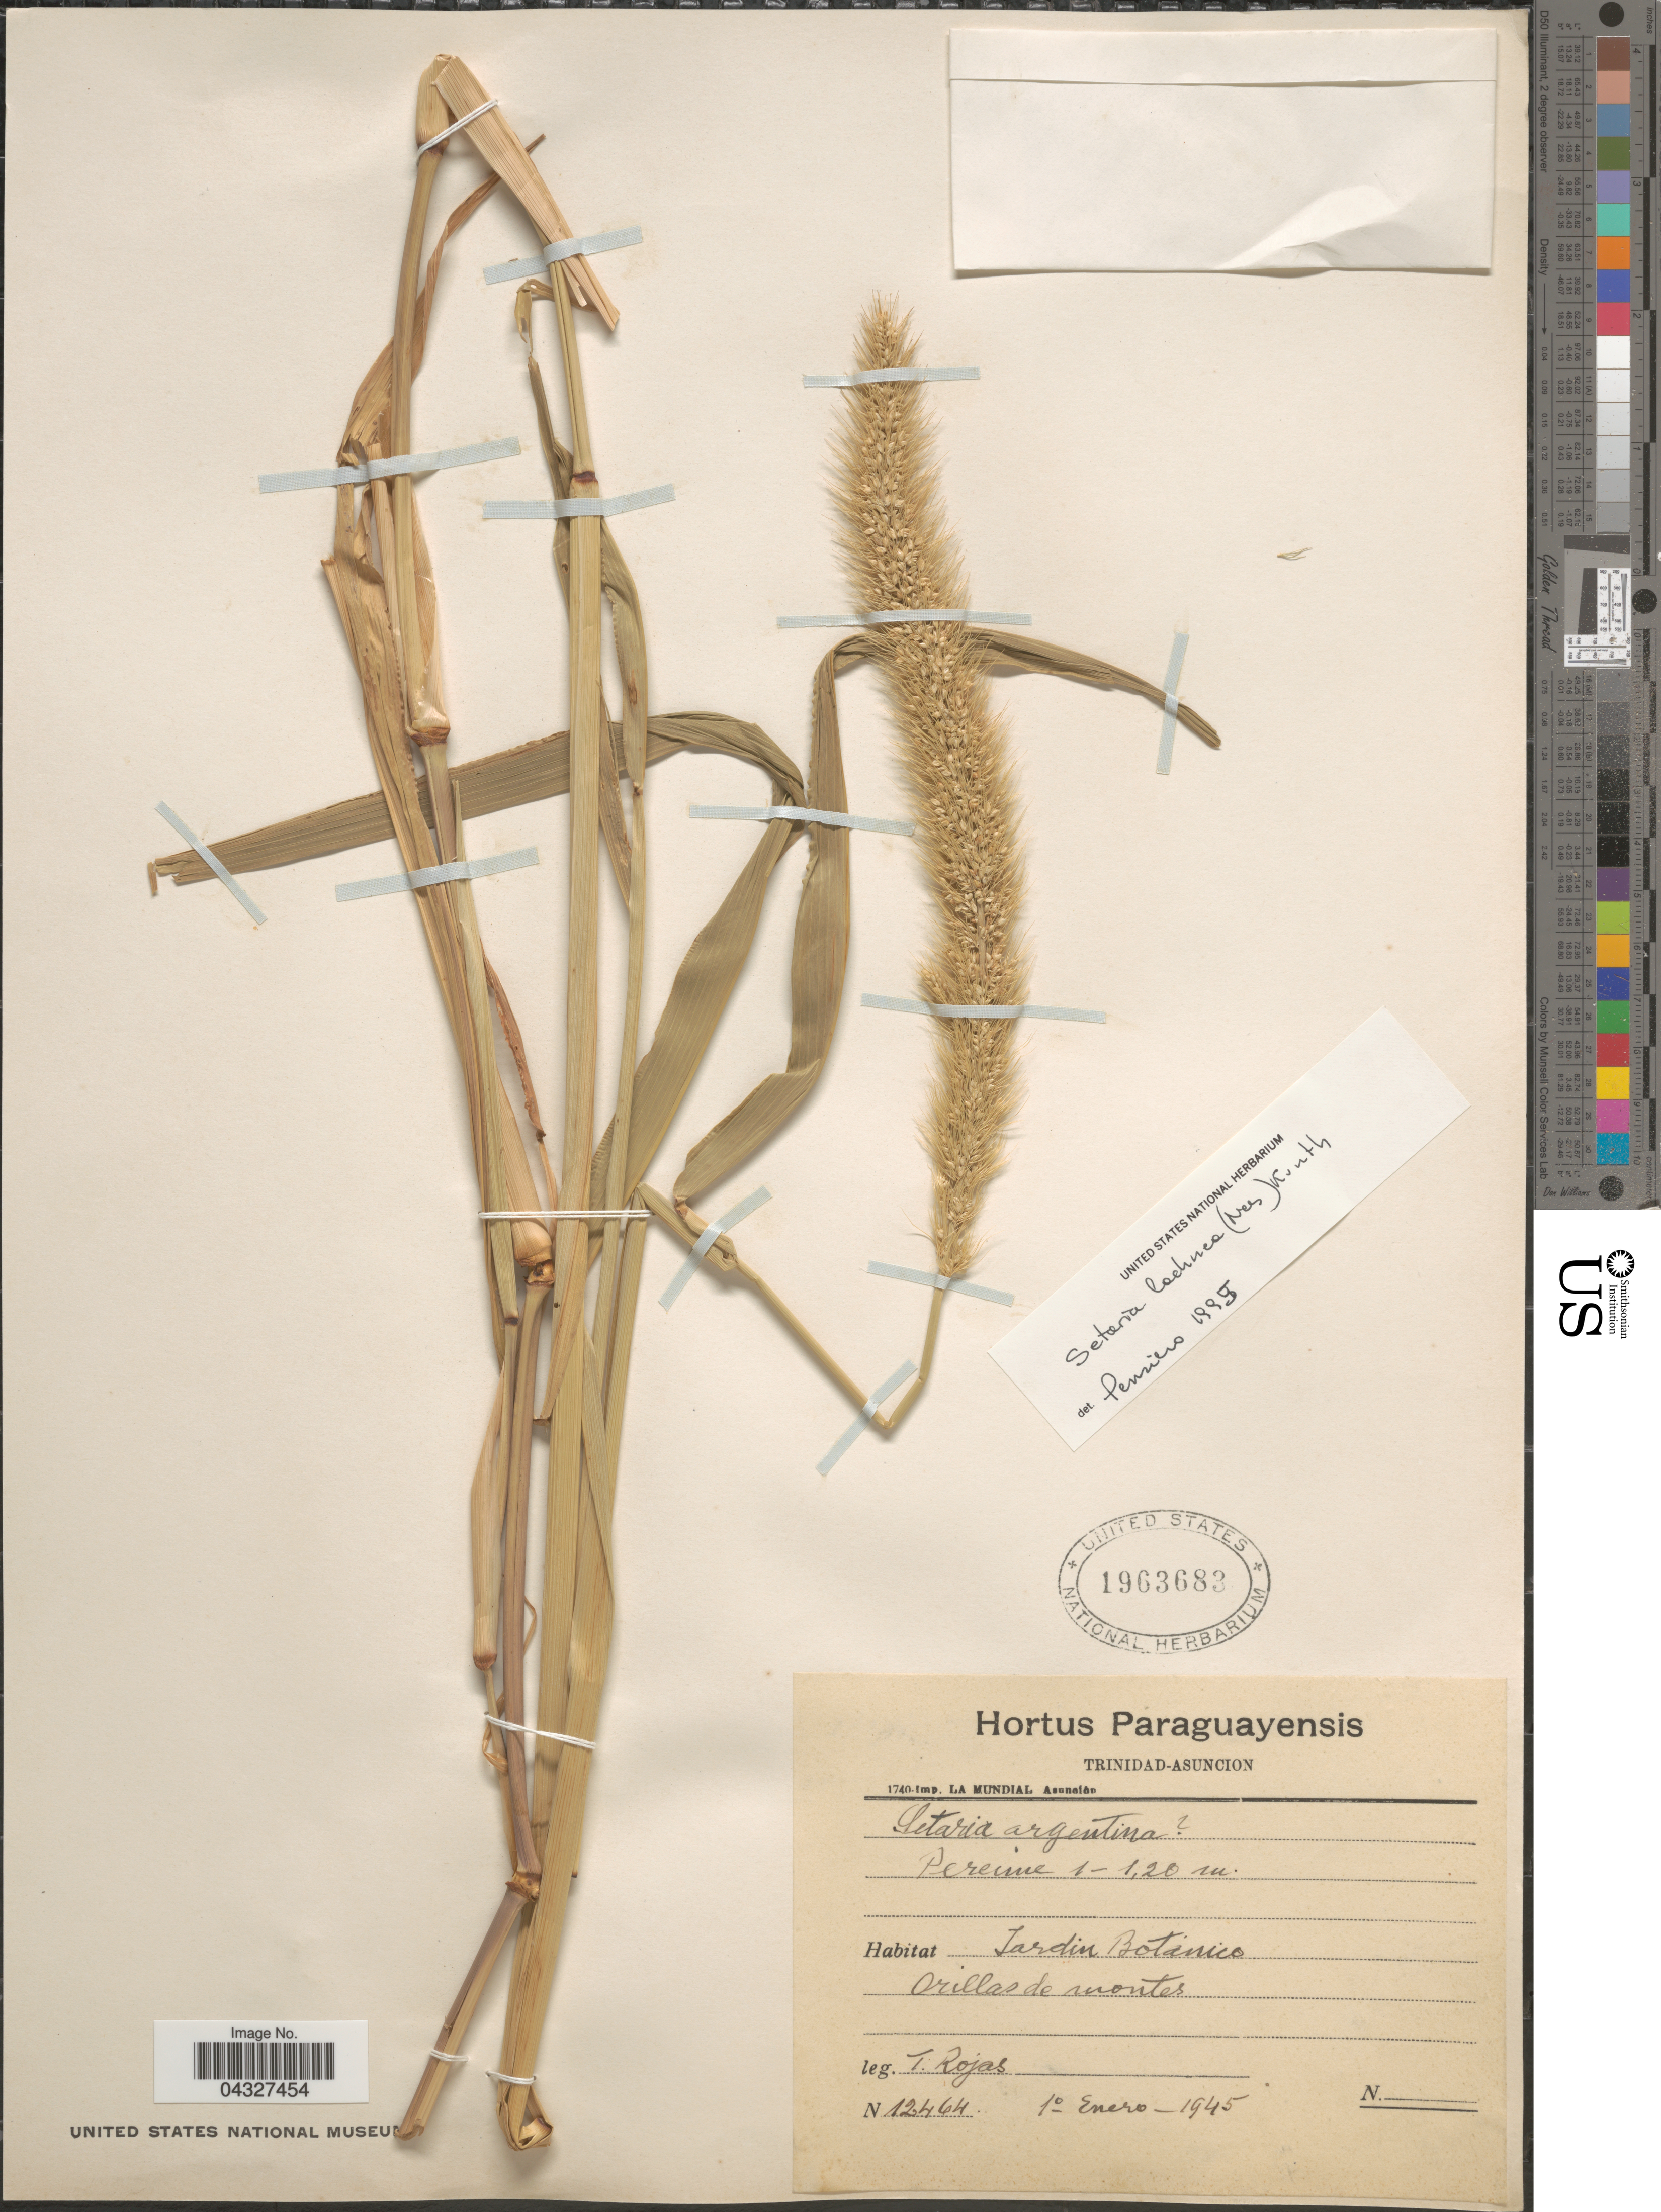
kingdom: Plantae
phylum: Tracheophyta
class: Liliopsida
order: Poales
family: Poaceae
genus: Setaria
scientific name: Setaria lachnea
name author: (Nees) Kunth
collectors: T. Rojas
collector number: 12464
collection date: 1945-01-10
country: Paraguay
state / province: Asuncion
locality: Jardin Botanico. Orillas de montes.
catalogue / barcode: US 1963683